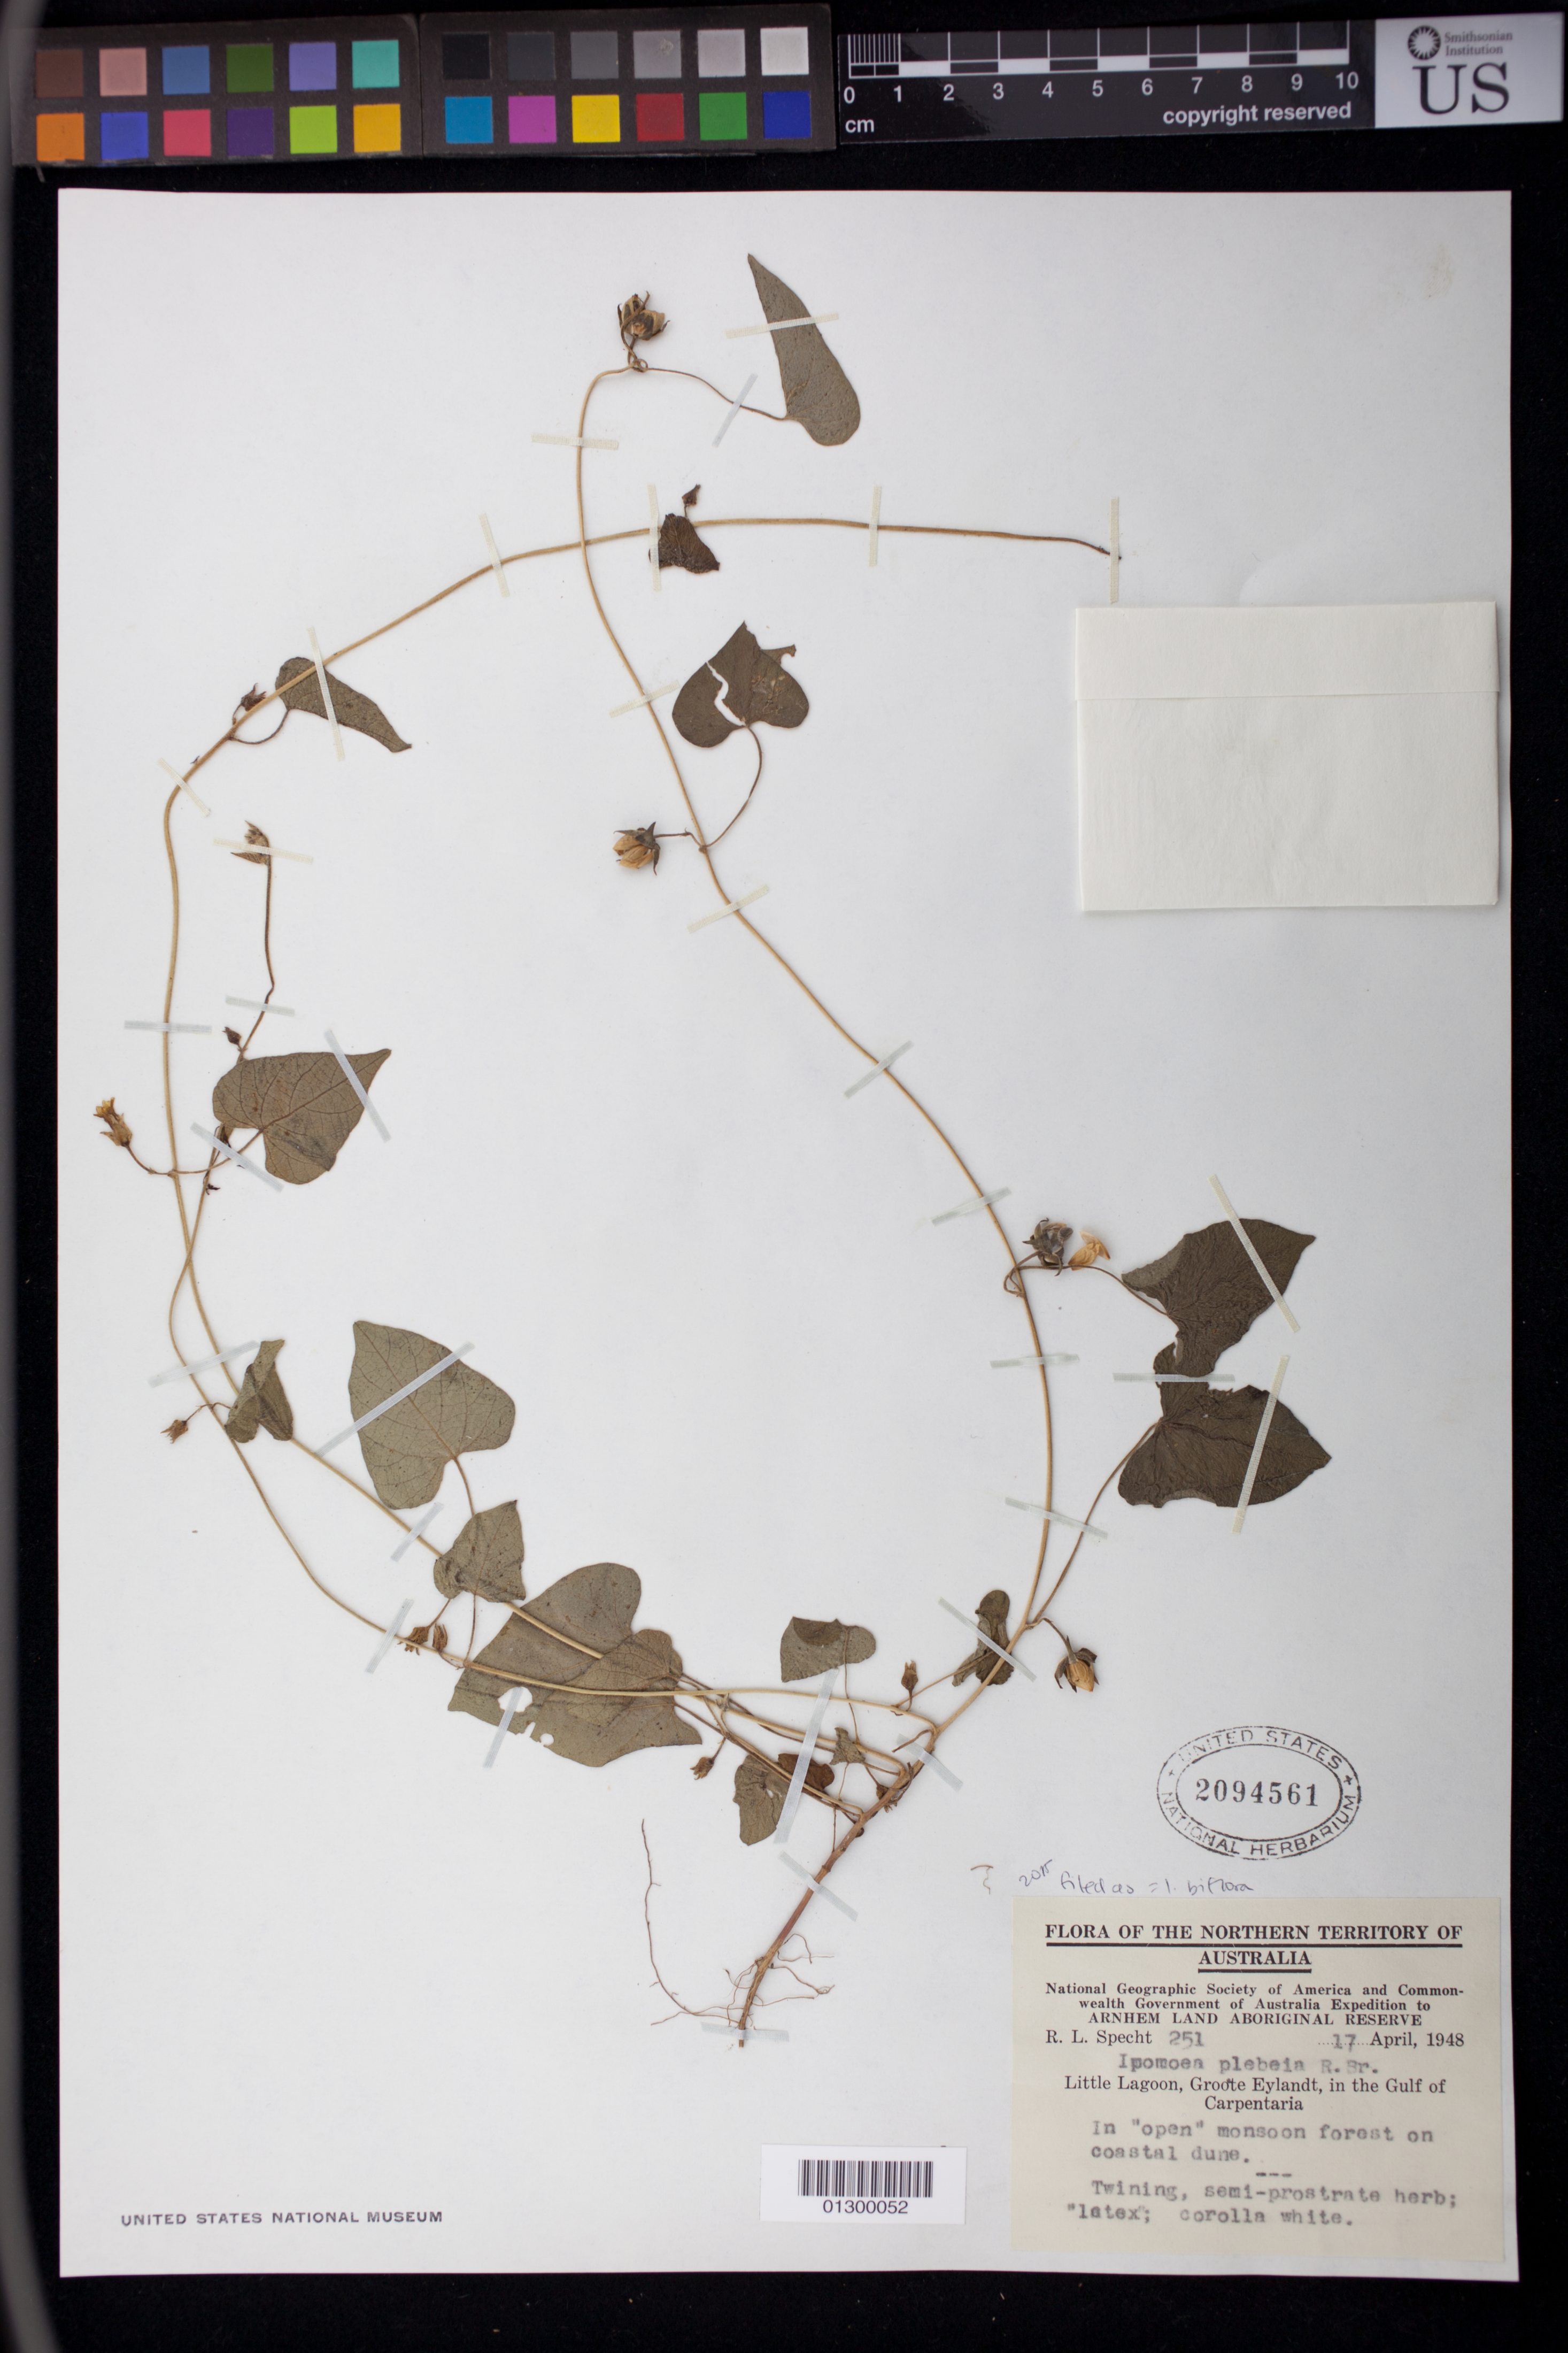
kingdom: Plantae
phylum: Tracheophyta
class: Magnoliopsida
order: Solanales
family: Convolvulaceae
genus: Ipomoea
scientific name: Ipomoea biflora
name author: (L.) Pers.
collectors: R. L. Specht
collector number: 251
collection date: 1948-04-17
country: Australia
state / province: Northern Territory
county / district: East Arnhem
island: Groote Eylandt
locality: Little Lagoon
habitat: In "open" monsoon forest on coastal dune.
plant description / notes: Twining, semi-prostrate herb; "latex"; corolla white.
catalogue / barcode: US 2094561